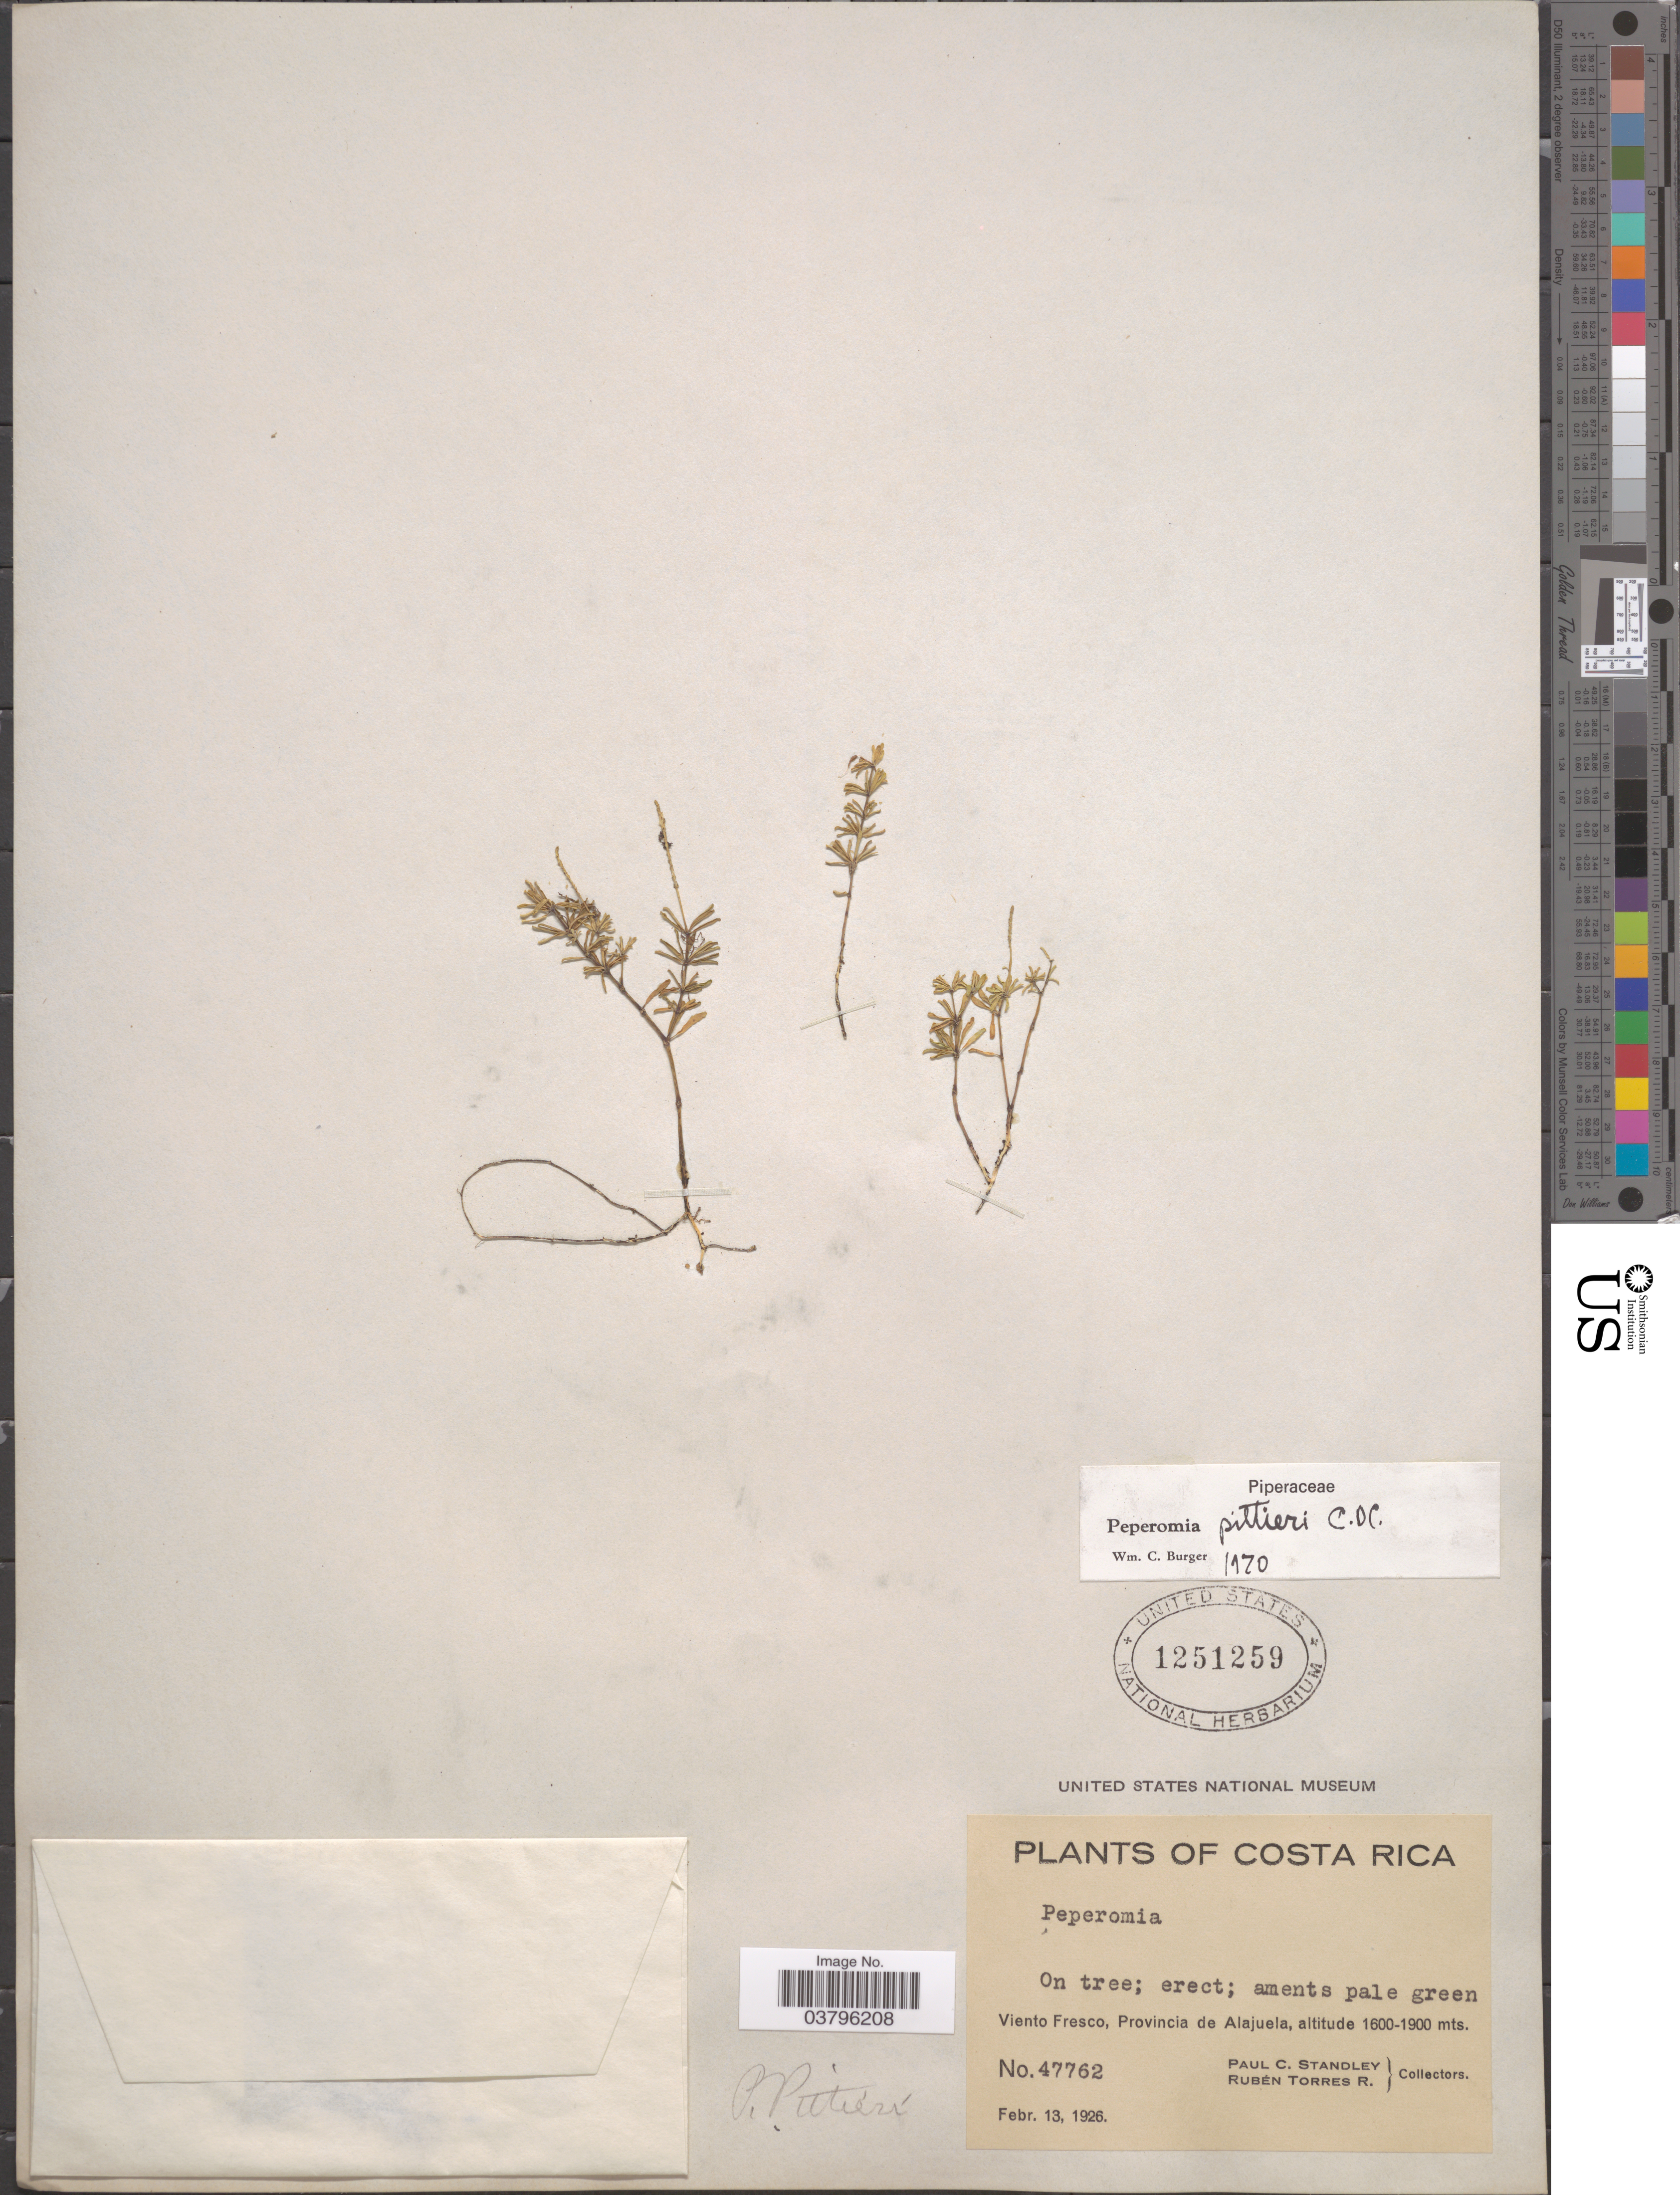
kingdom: Plantae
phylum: Tracheophyta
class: Magnoliopsida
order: Piperales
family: Piperaceae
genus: Peperomia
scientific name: Peperomia pittieri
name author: C. DC.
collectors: P. C. Standley & R. Torres Rojas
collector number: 47762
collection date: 1926-02-13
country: Costa Rica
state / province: Alajuela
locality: Viento Fresco.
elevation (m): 1600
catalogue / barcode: US 1251259